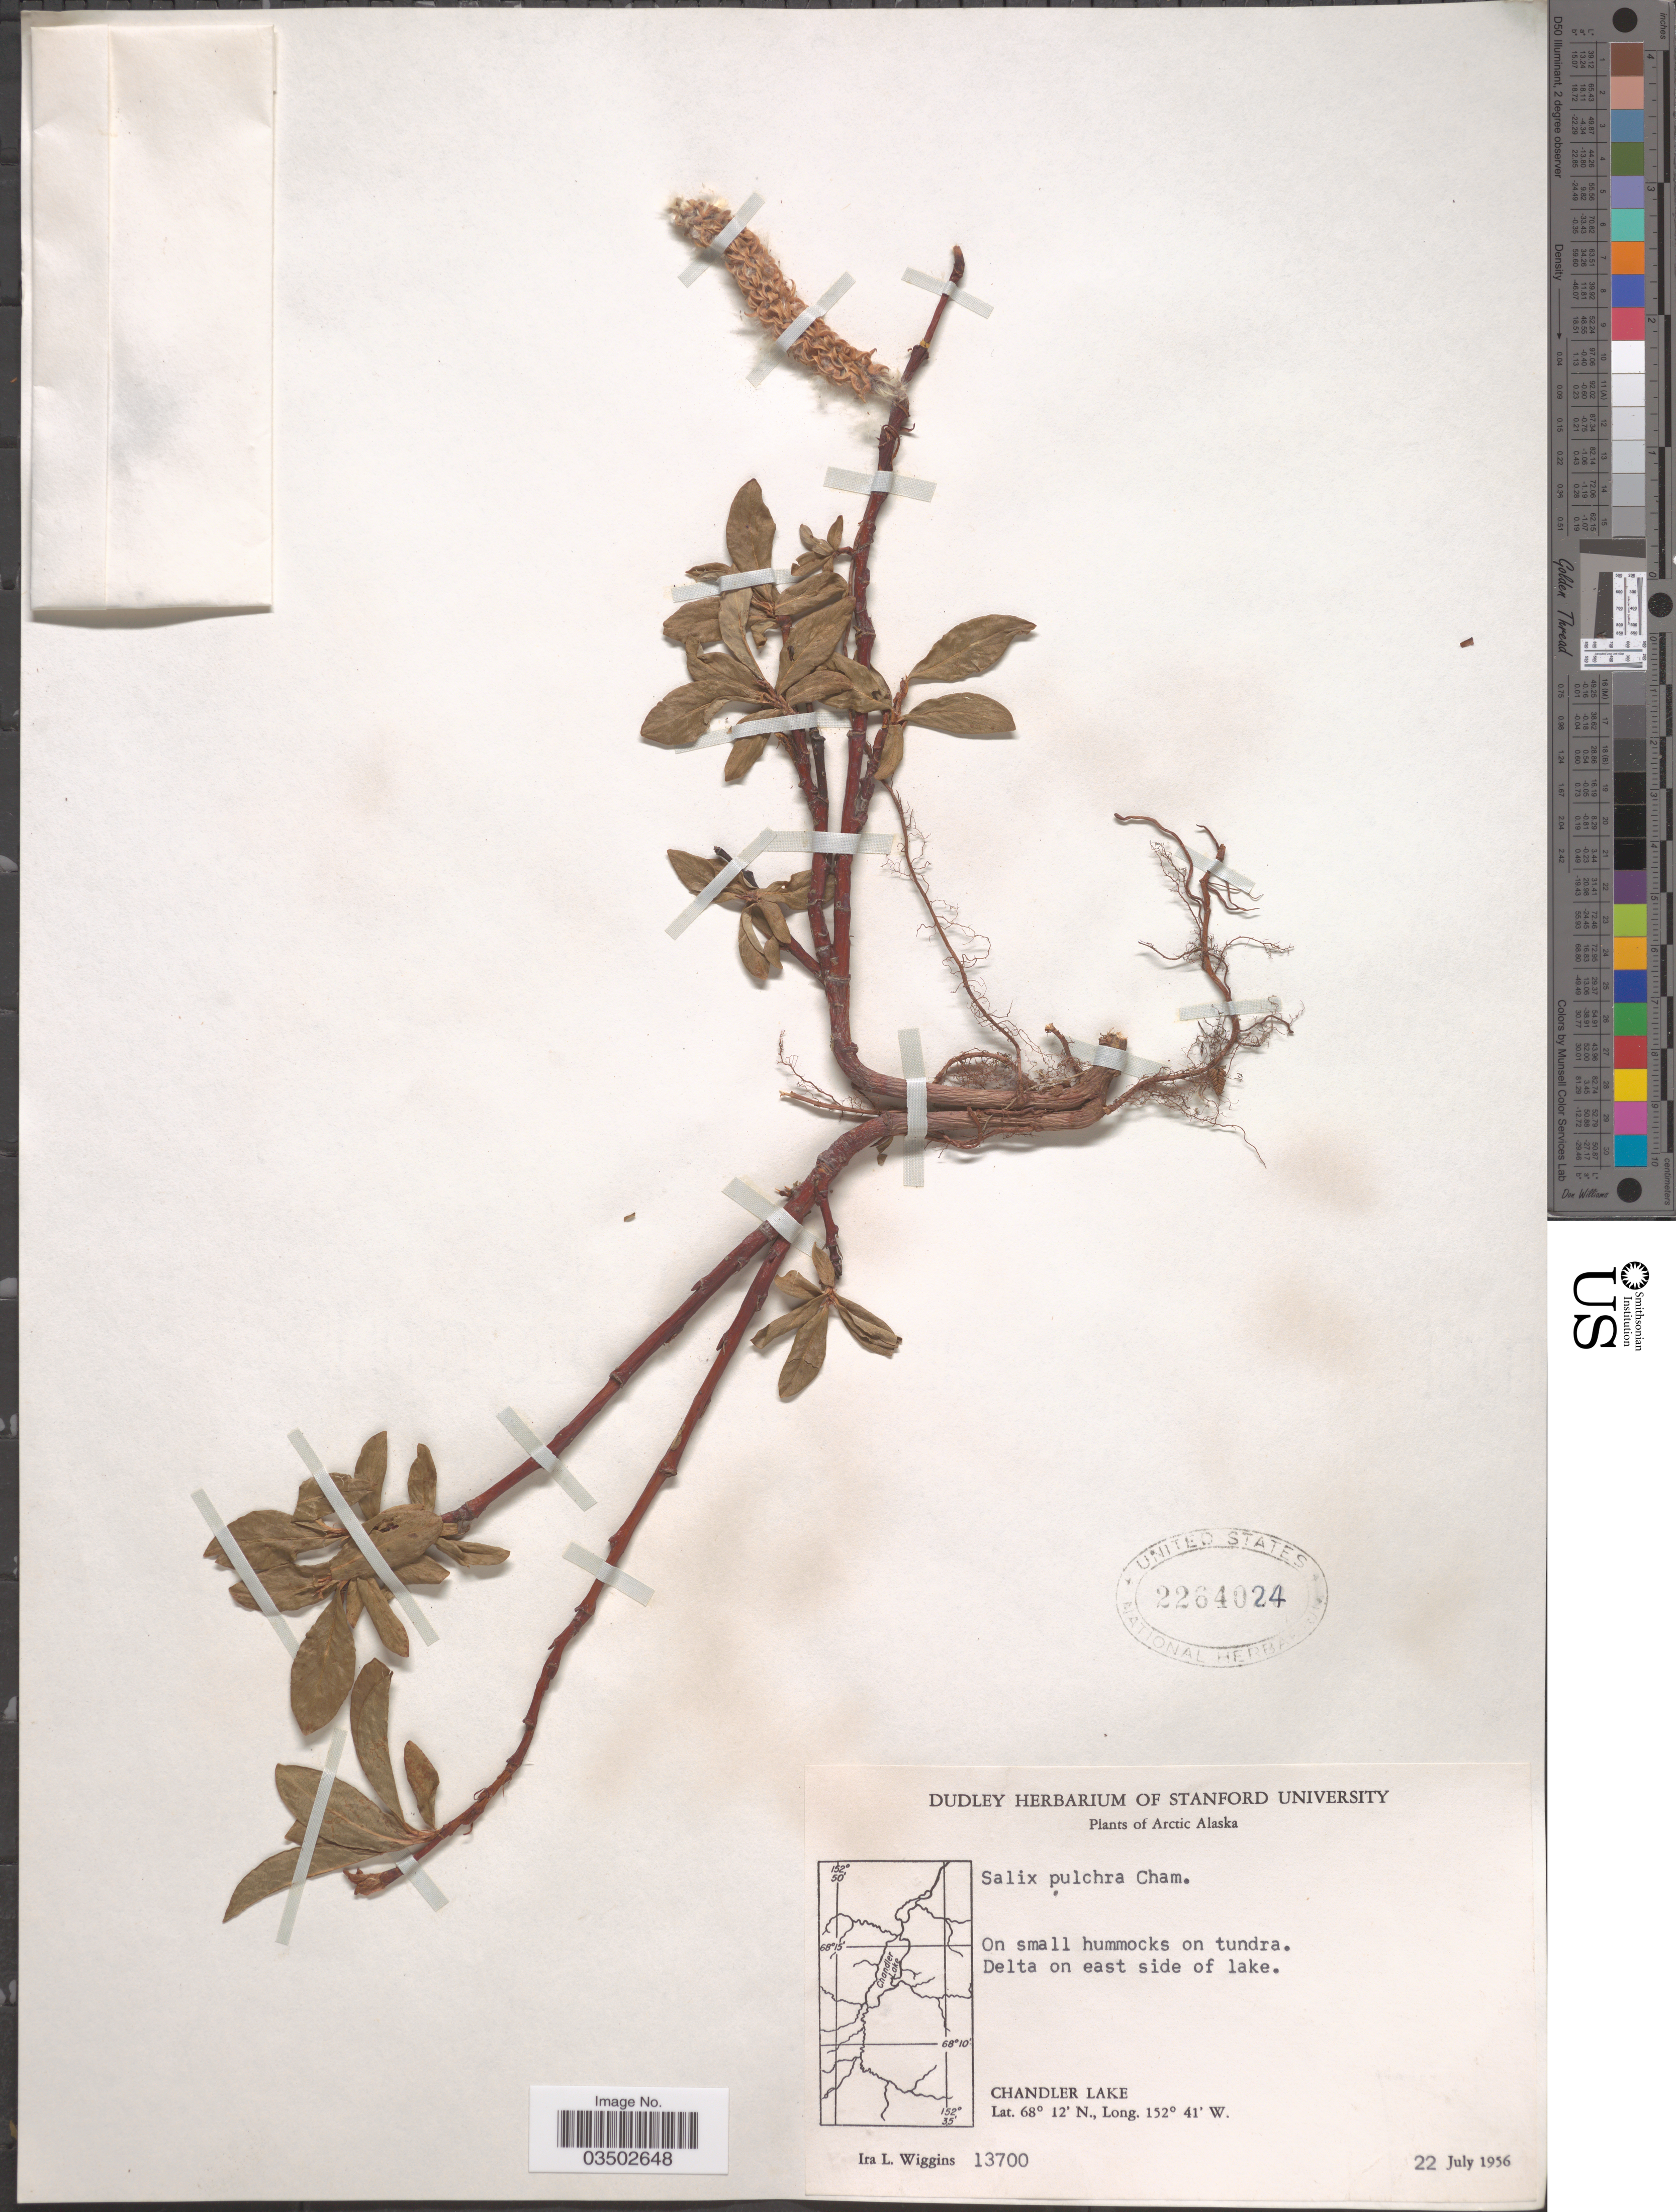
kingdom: Plantae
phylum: Tracheophyta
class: Magnoliopsida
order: Malpighiales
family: Salicaceae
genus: Salix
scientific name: Salix pulchra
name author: Cham.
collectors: I. L. Wiggins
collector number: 13700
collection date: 1956-07-22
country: United States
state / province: Alaska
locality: Arctic Alaska. Delta on east side of lake. Chandler Lake.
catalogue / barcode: US 2264024